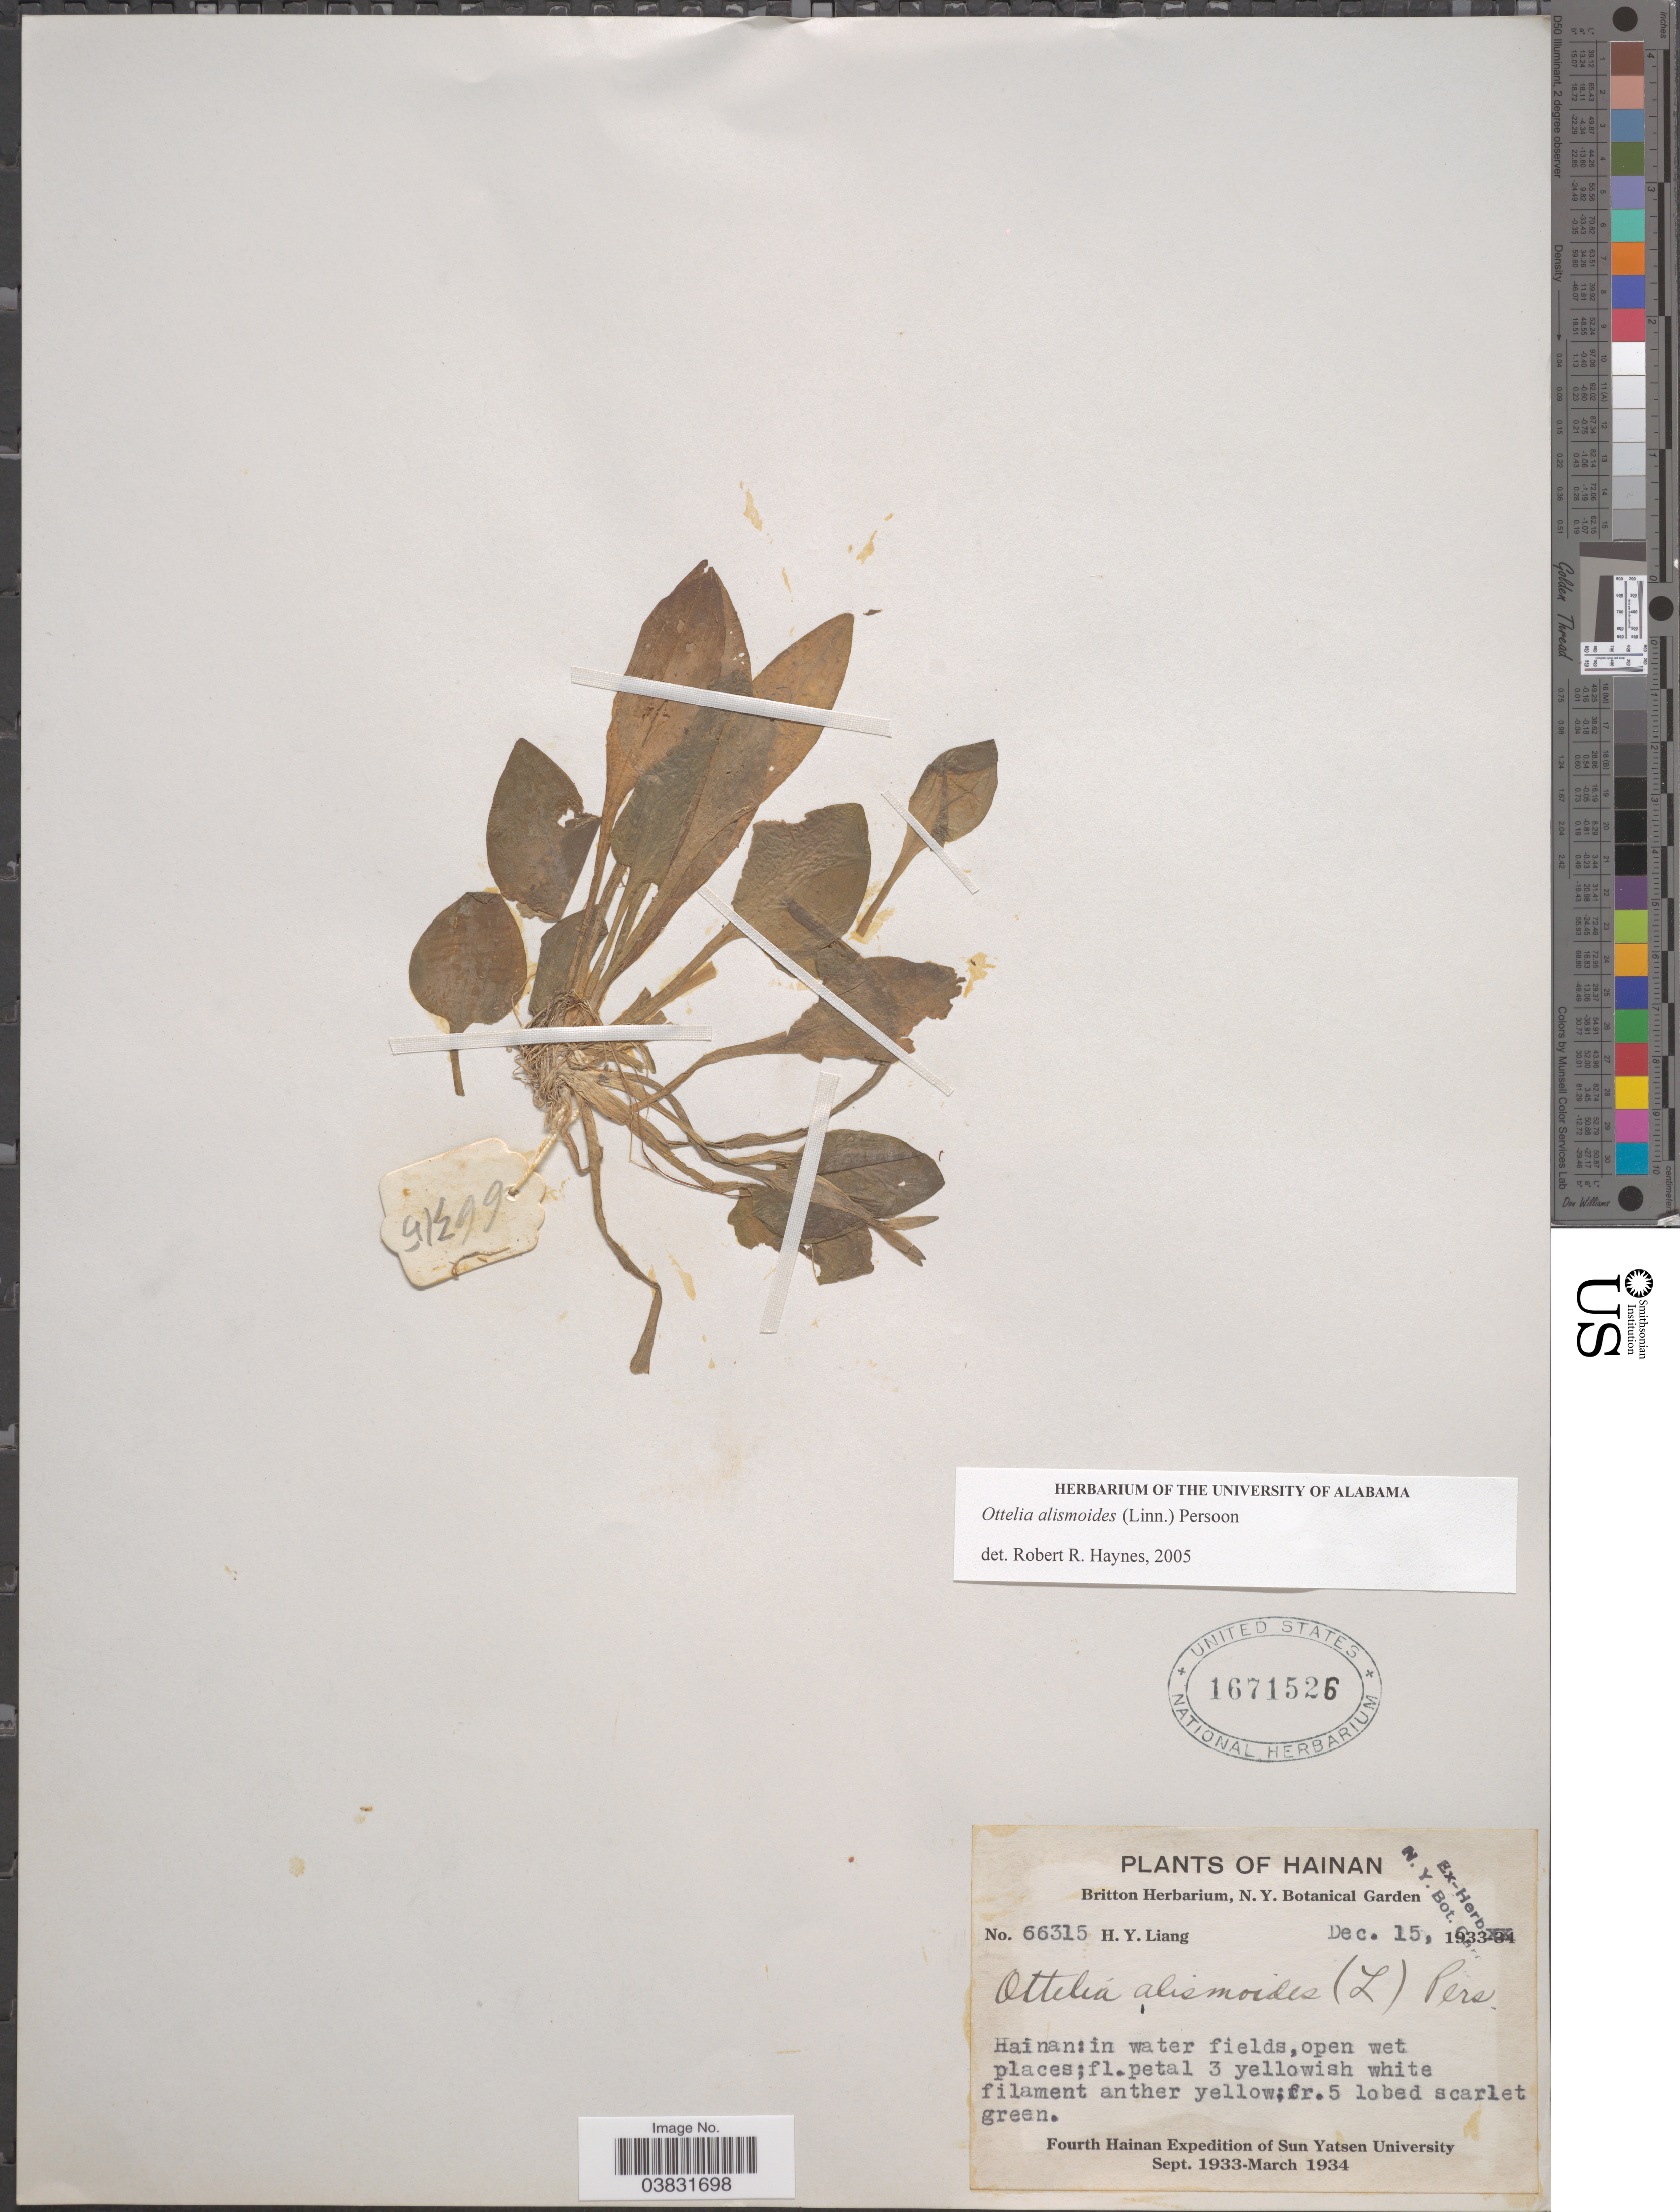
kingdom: Plantae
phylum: Tracheophyta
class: Liliopsida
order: Alismatales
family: Hydrocharitaceae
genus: Ottelia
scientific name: Ottelia alismoides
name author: Pers.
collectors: H. Y. Liang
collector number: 66315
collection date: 1933-12-15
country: China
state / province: Hainan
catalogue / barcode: US 1671526